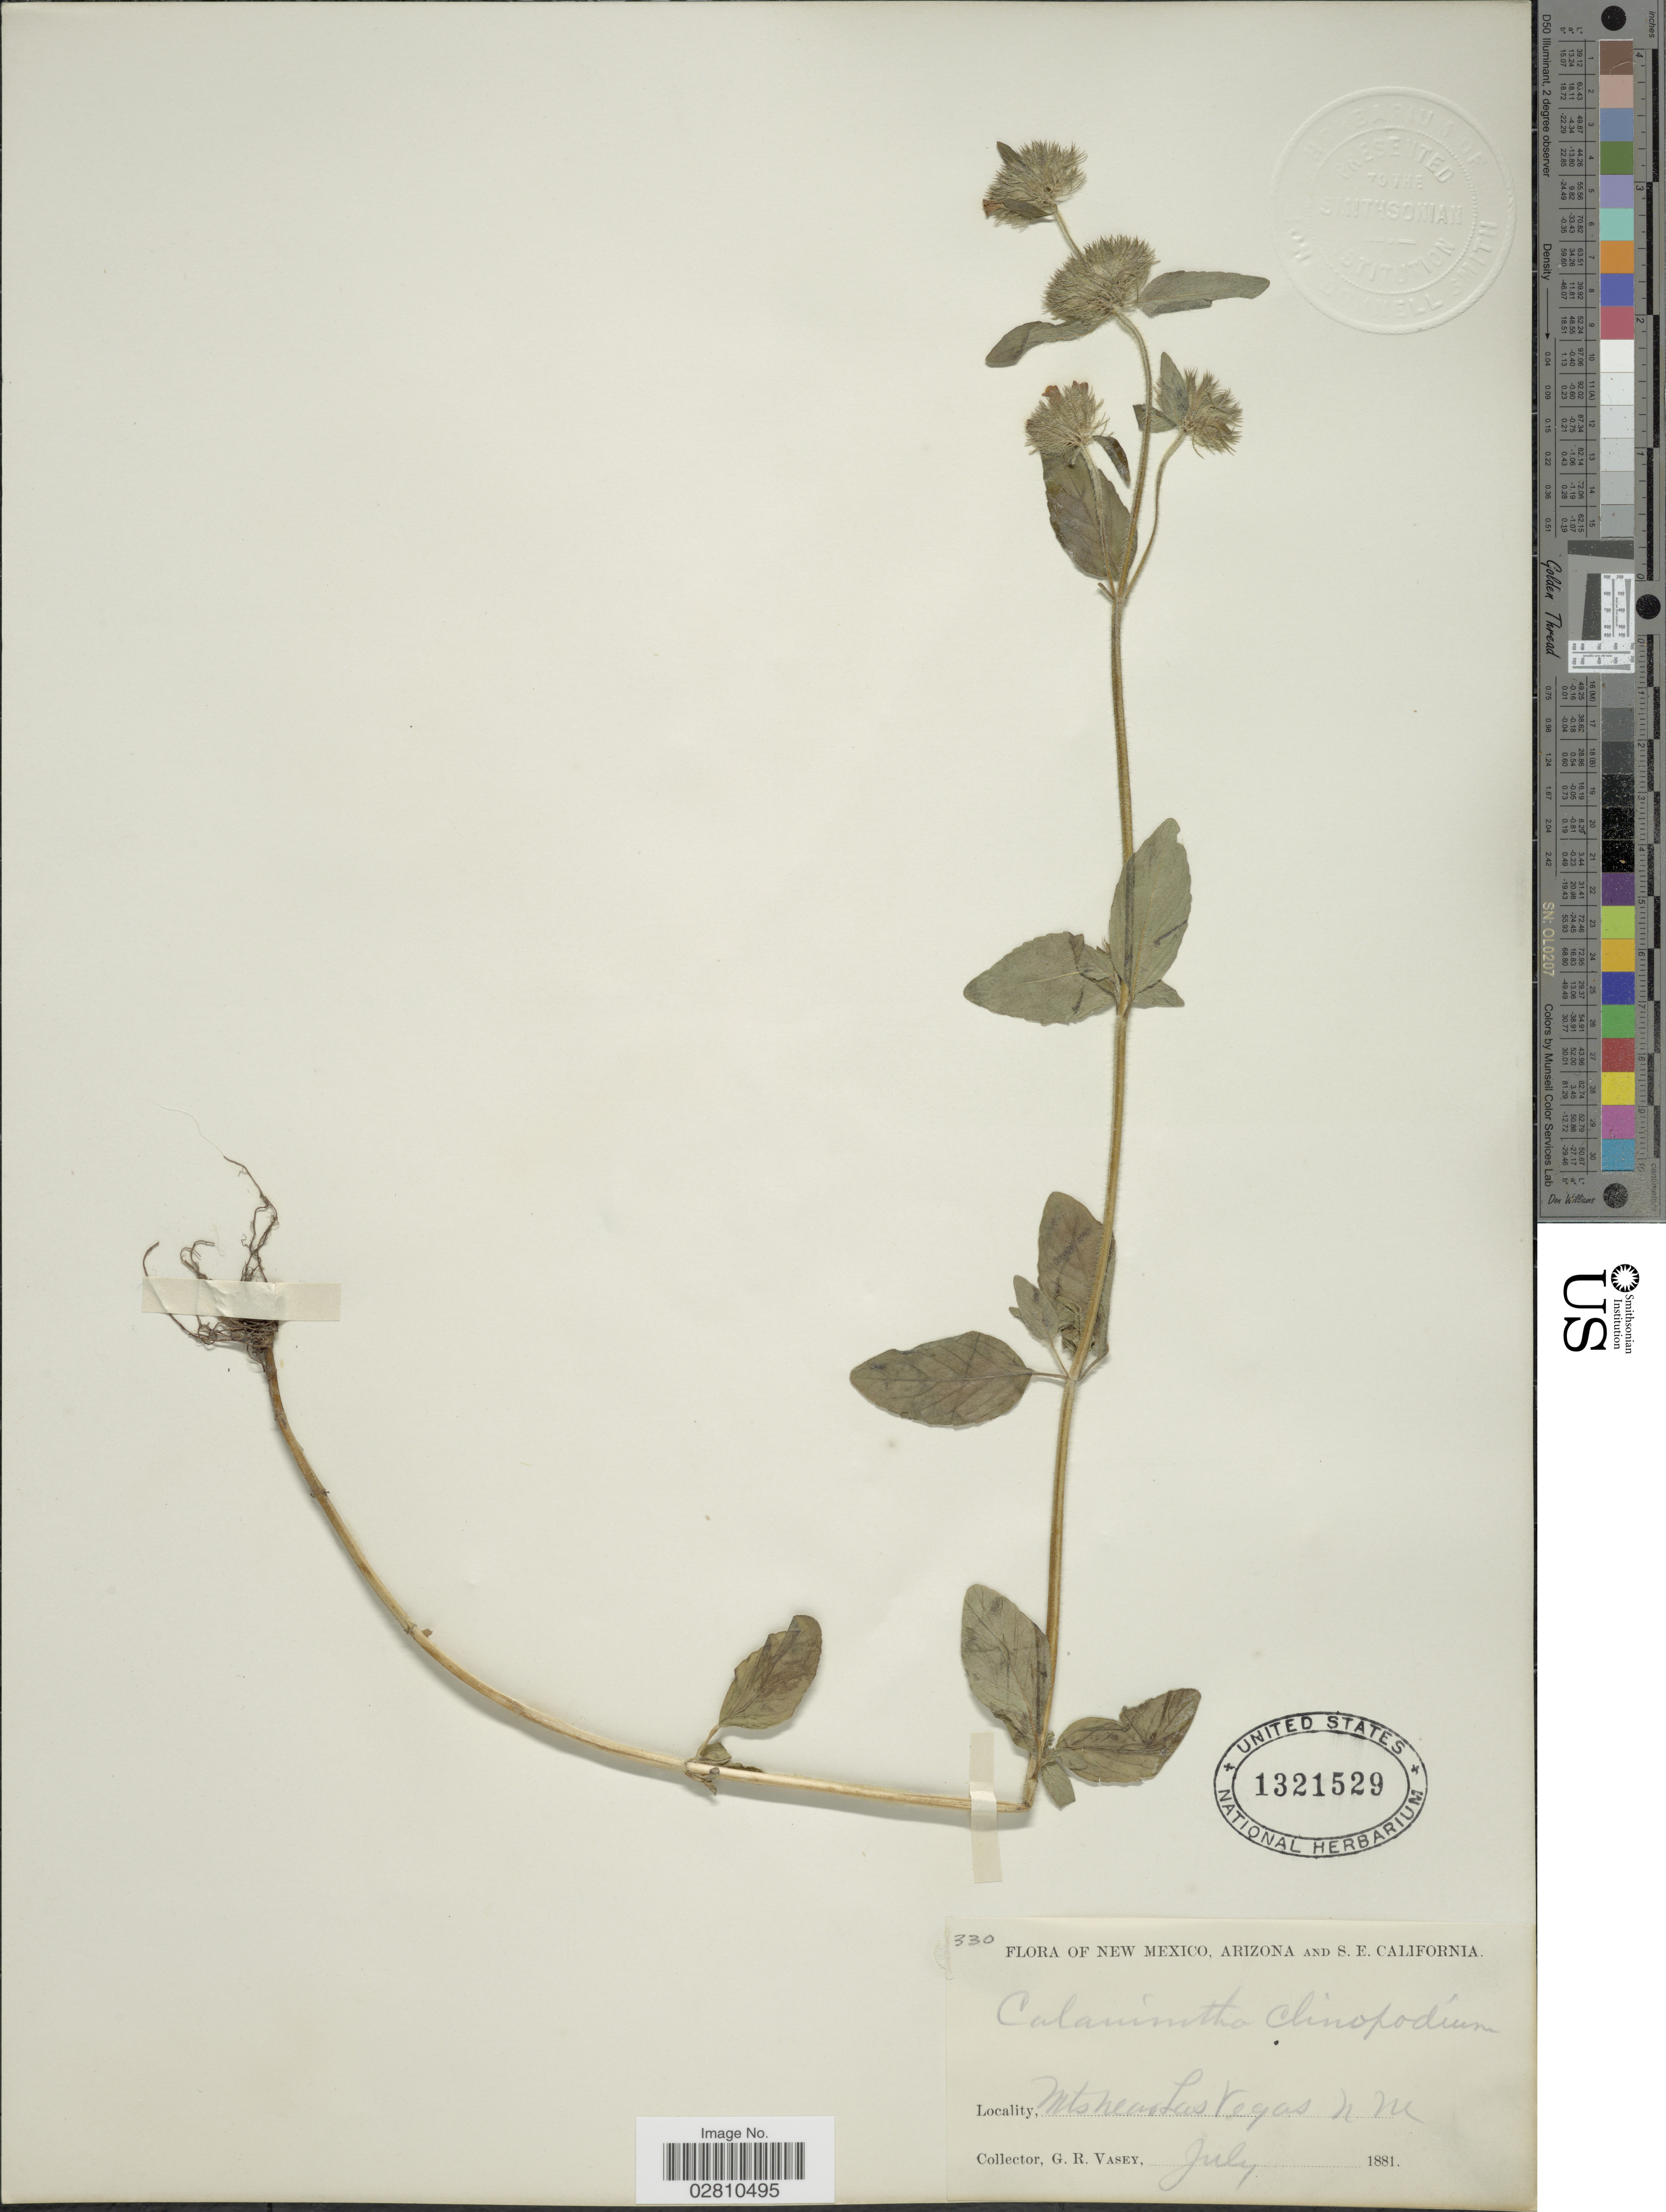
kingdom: Plantae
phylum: Tracheophyta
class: Magnoliopsida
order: Lamiales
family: Lamiaceae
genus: Clinopodium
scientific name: Clinopodium vulgare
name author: L.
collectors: G. R. Vasey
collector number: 330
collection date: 1881-07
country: United States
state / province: New Mexico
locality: Mts near Las Vegas, N.M.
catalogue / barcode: US 1321529